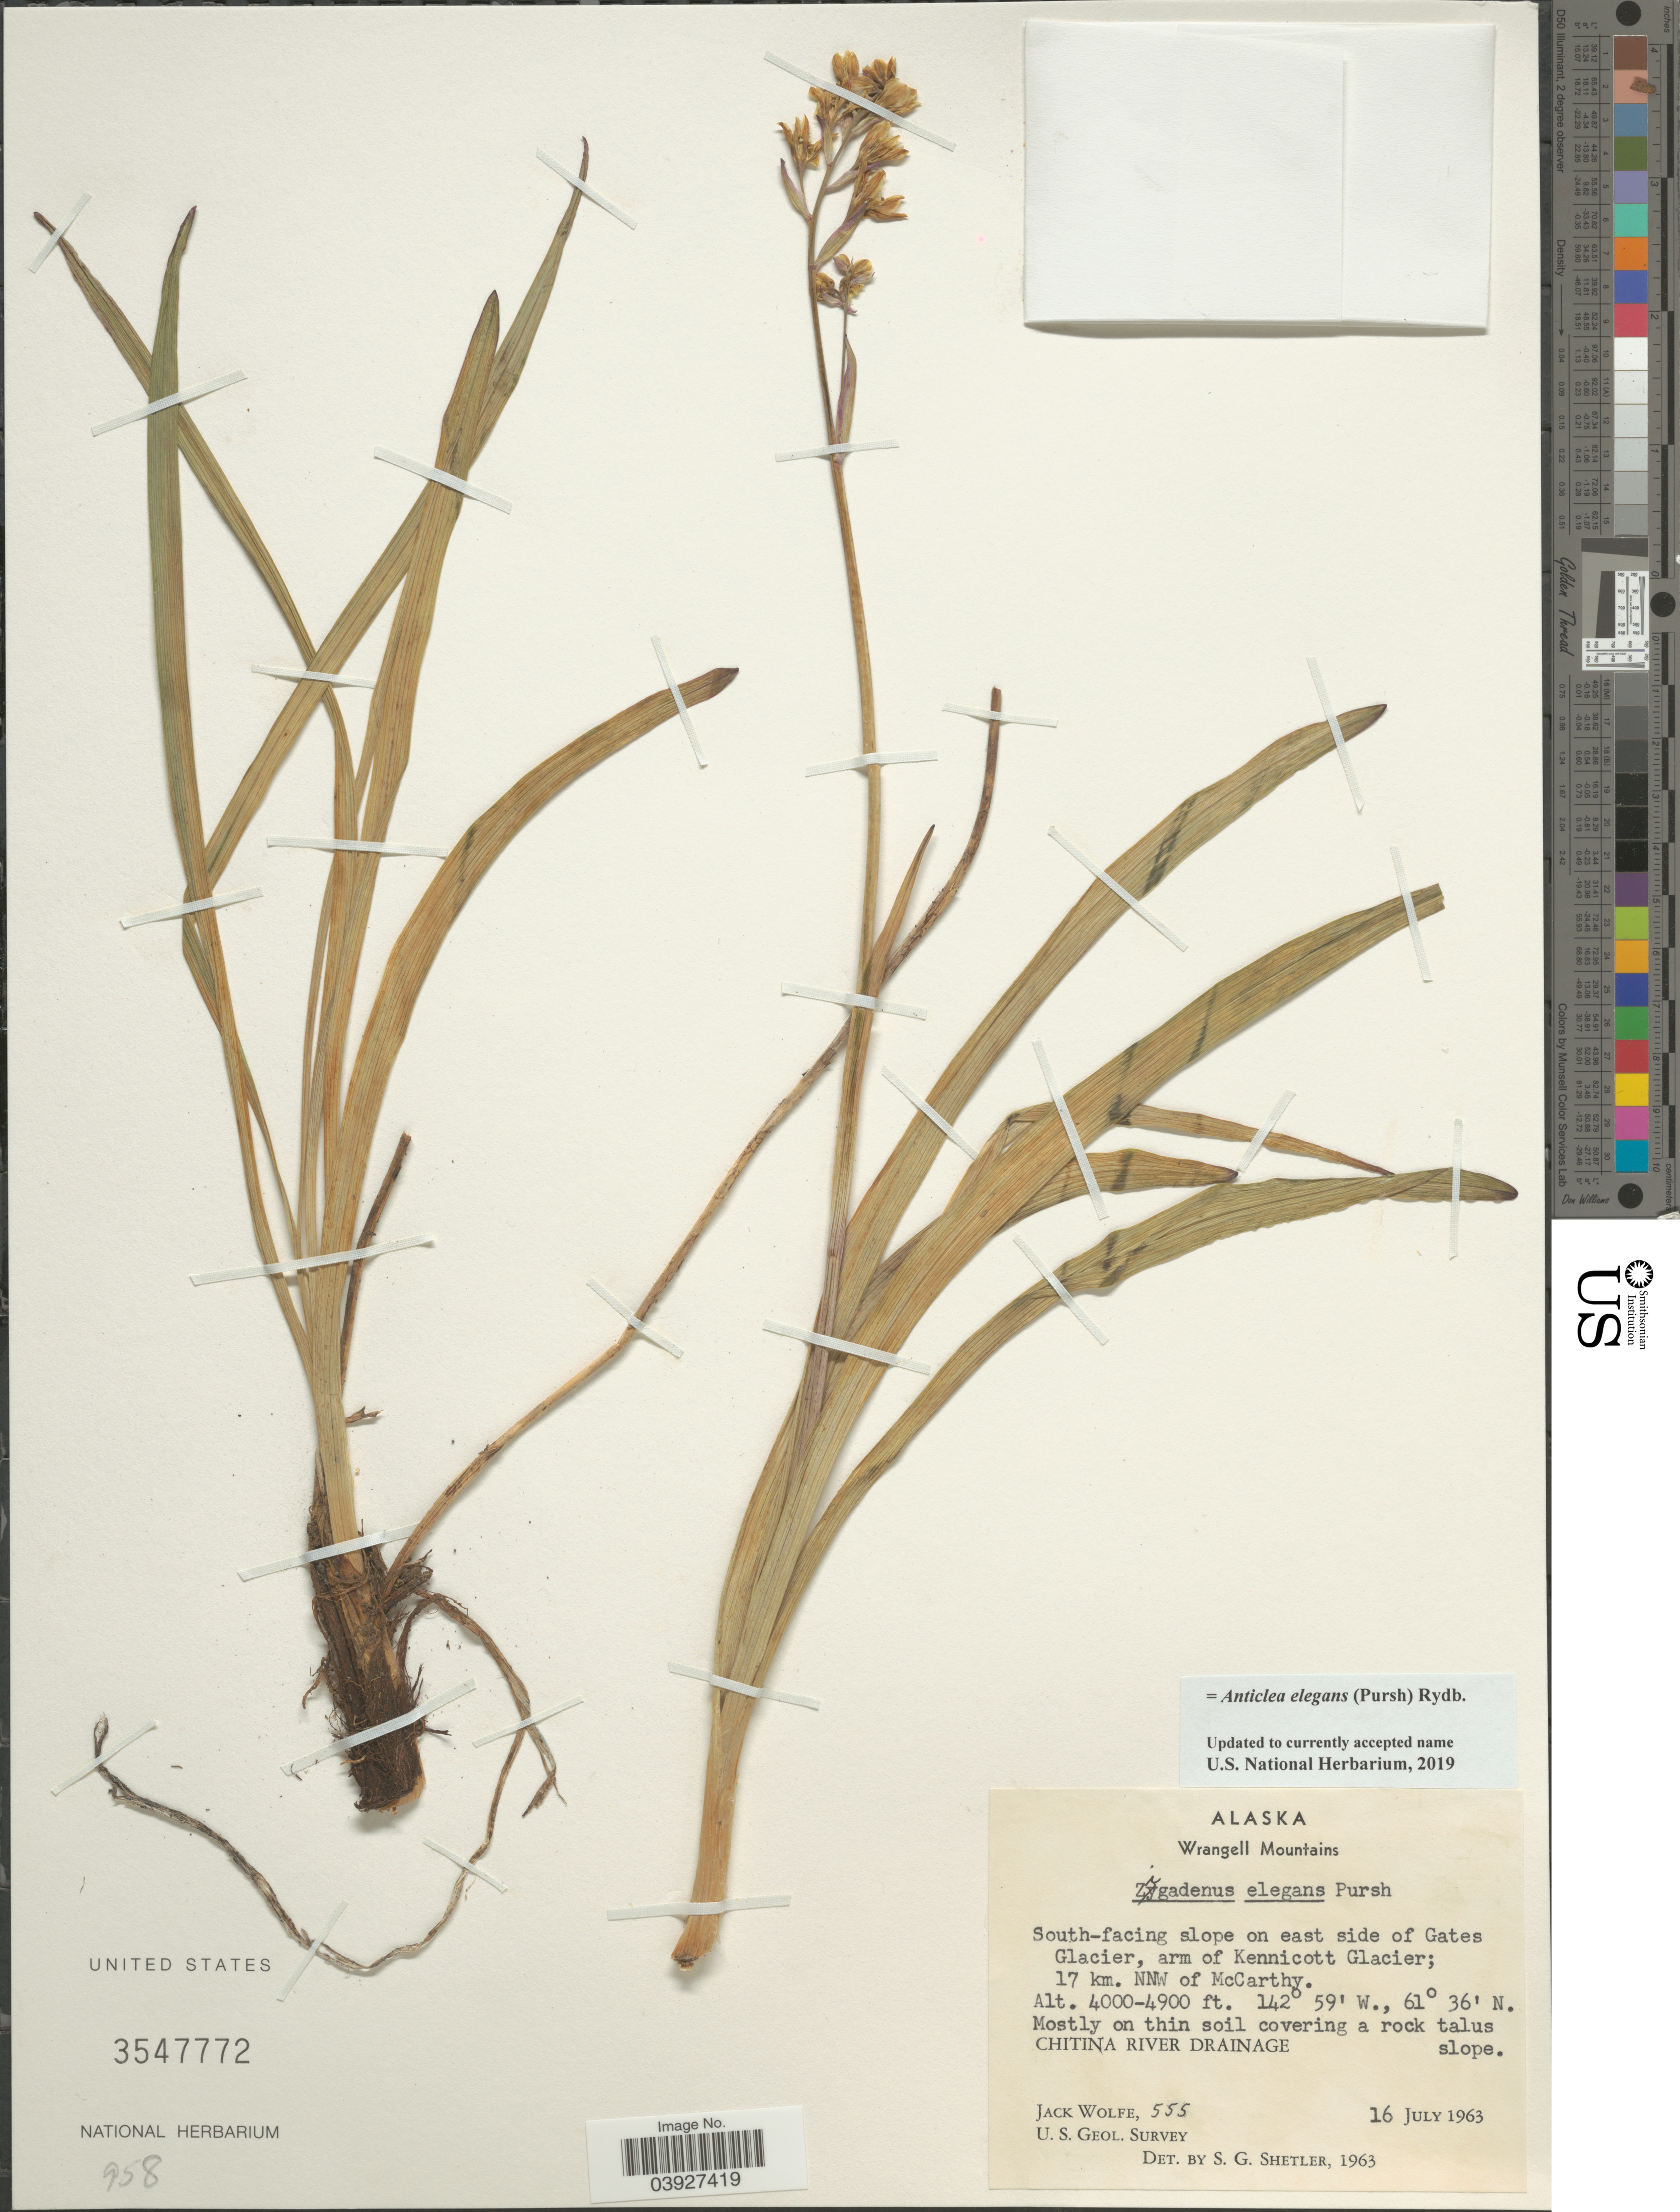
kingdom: Plantae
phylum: Tracheophyta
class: Liliopsida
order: Liliales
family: Melanthiaceae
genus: Anticlea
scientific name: Anticlea elegans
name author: (Pursh) Rydb.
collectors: J. Wolfe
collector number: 555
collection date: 1963-07-16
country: United States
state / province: Alaska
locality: Wrangell Mountains. South-facing slope on east side of Gates Glacier, arm of Kennicott Glacier; 17 km. NNW of McCarthy. Chitina River Drainage.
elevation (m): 1219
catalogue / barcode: US 3547772